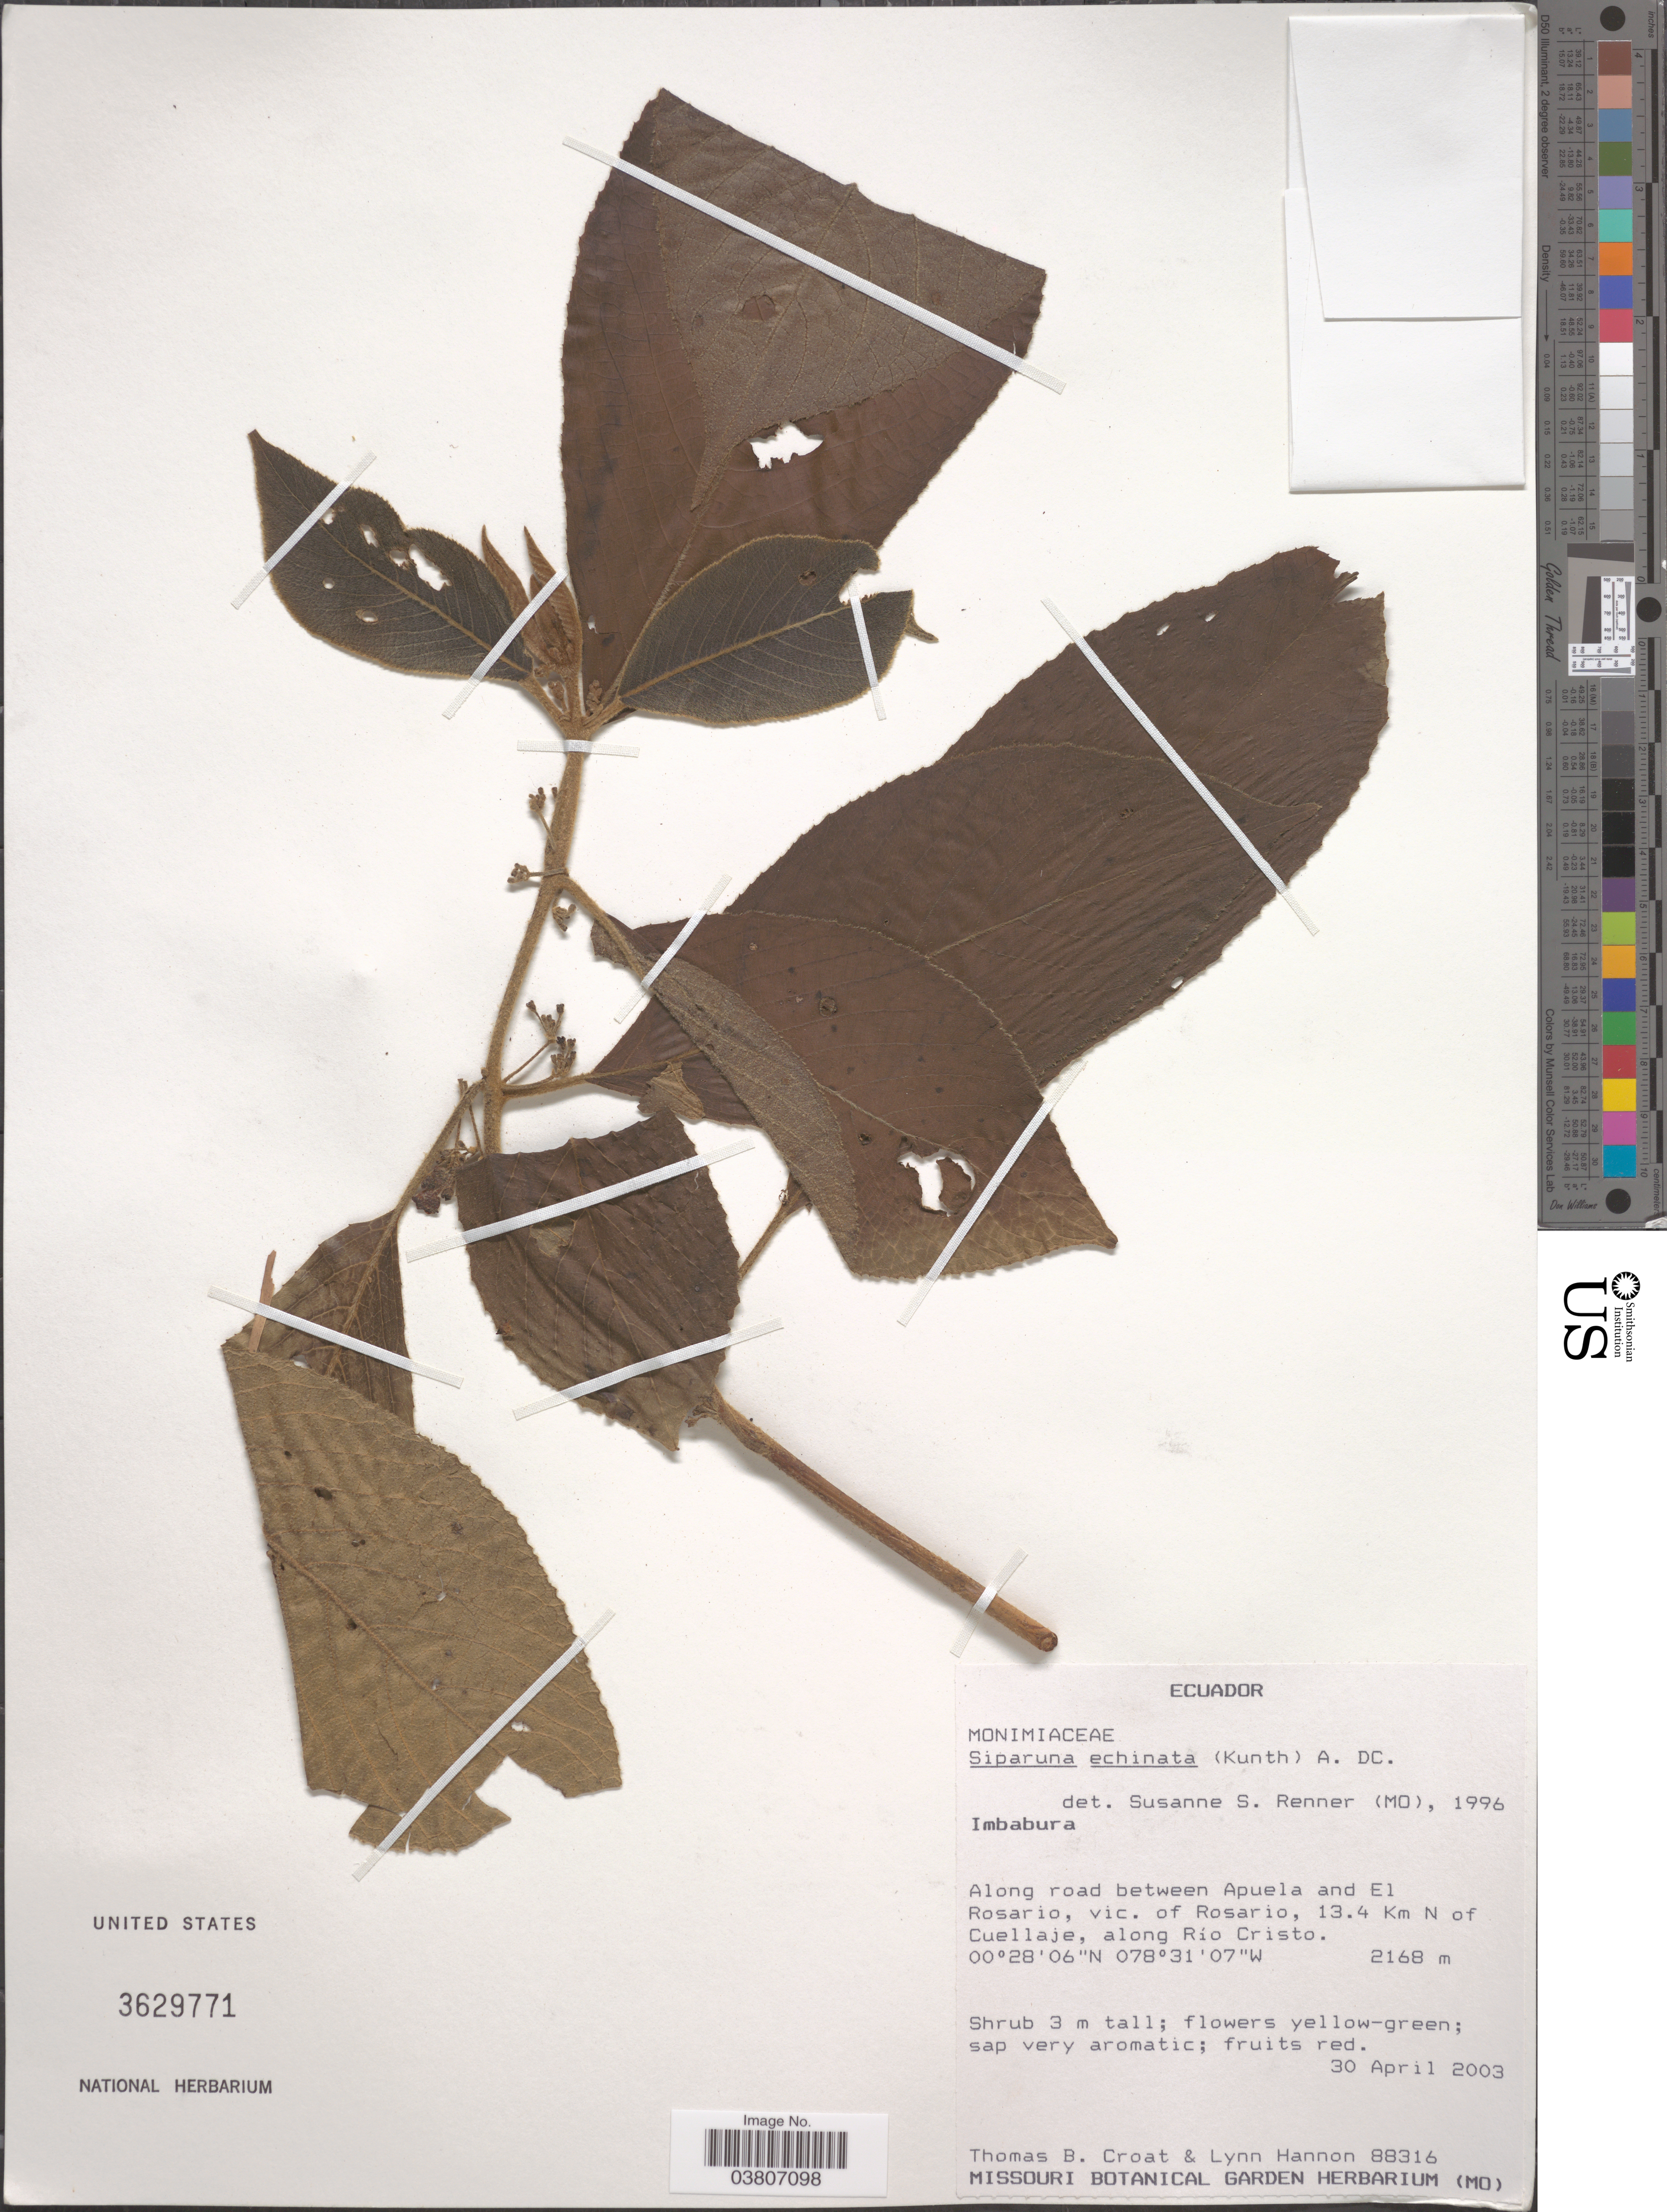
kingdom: Plantae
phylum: Tracheophyta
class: Magnoliopsida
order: Laurales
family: Siparunaceae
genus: Siparuna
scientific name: Siparuna echinata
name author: (Kunth) A. DC.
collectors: T. B. Croat & L. Hannon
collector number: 88316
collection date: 2003-04-30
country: Ecuador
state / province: Imbabura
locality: Along road between Apuela and El Rosario, vic. of Rosario, 13.4 Km N of Cuellaje, along Río Cristo.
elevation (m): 2168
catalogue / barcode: US 3629771